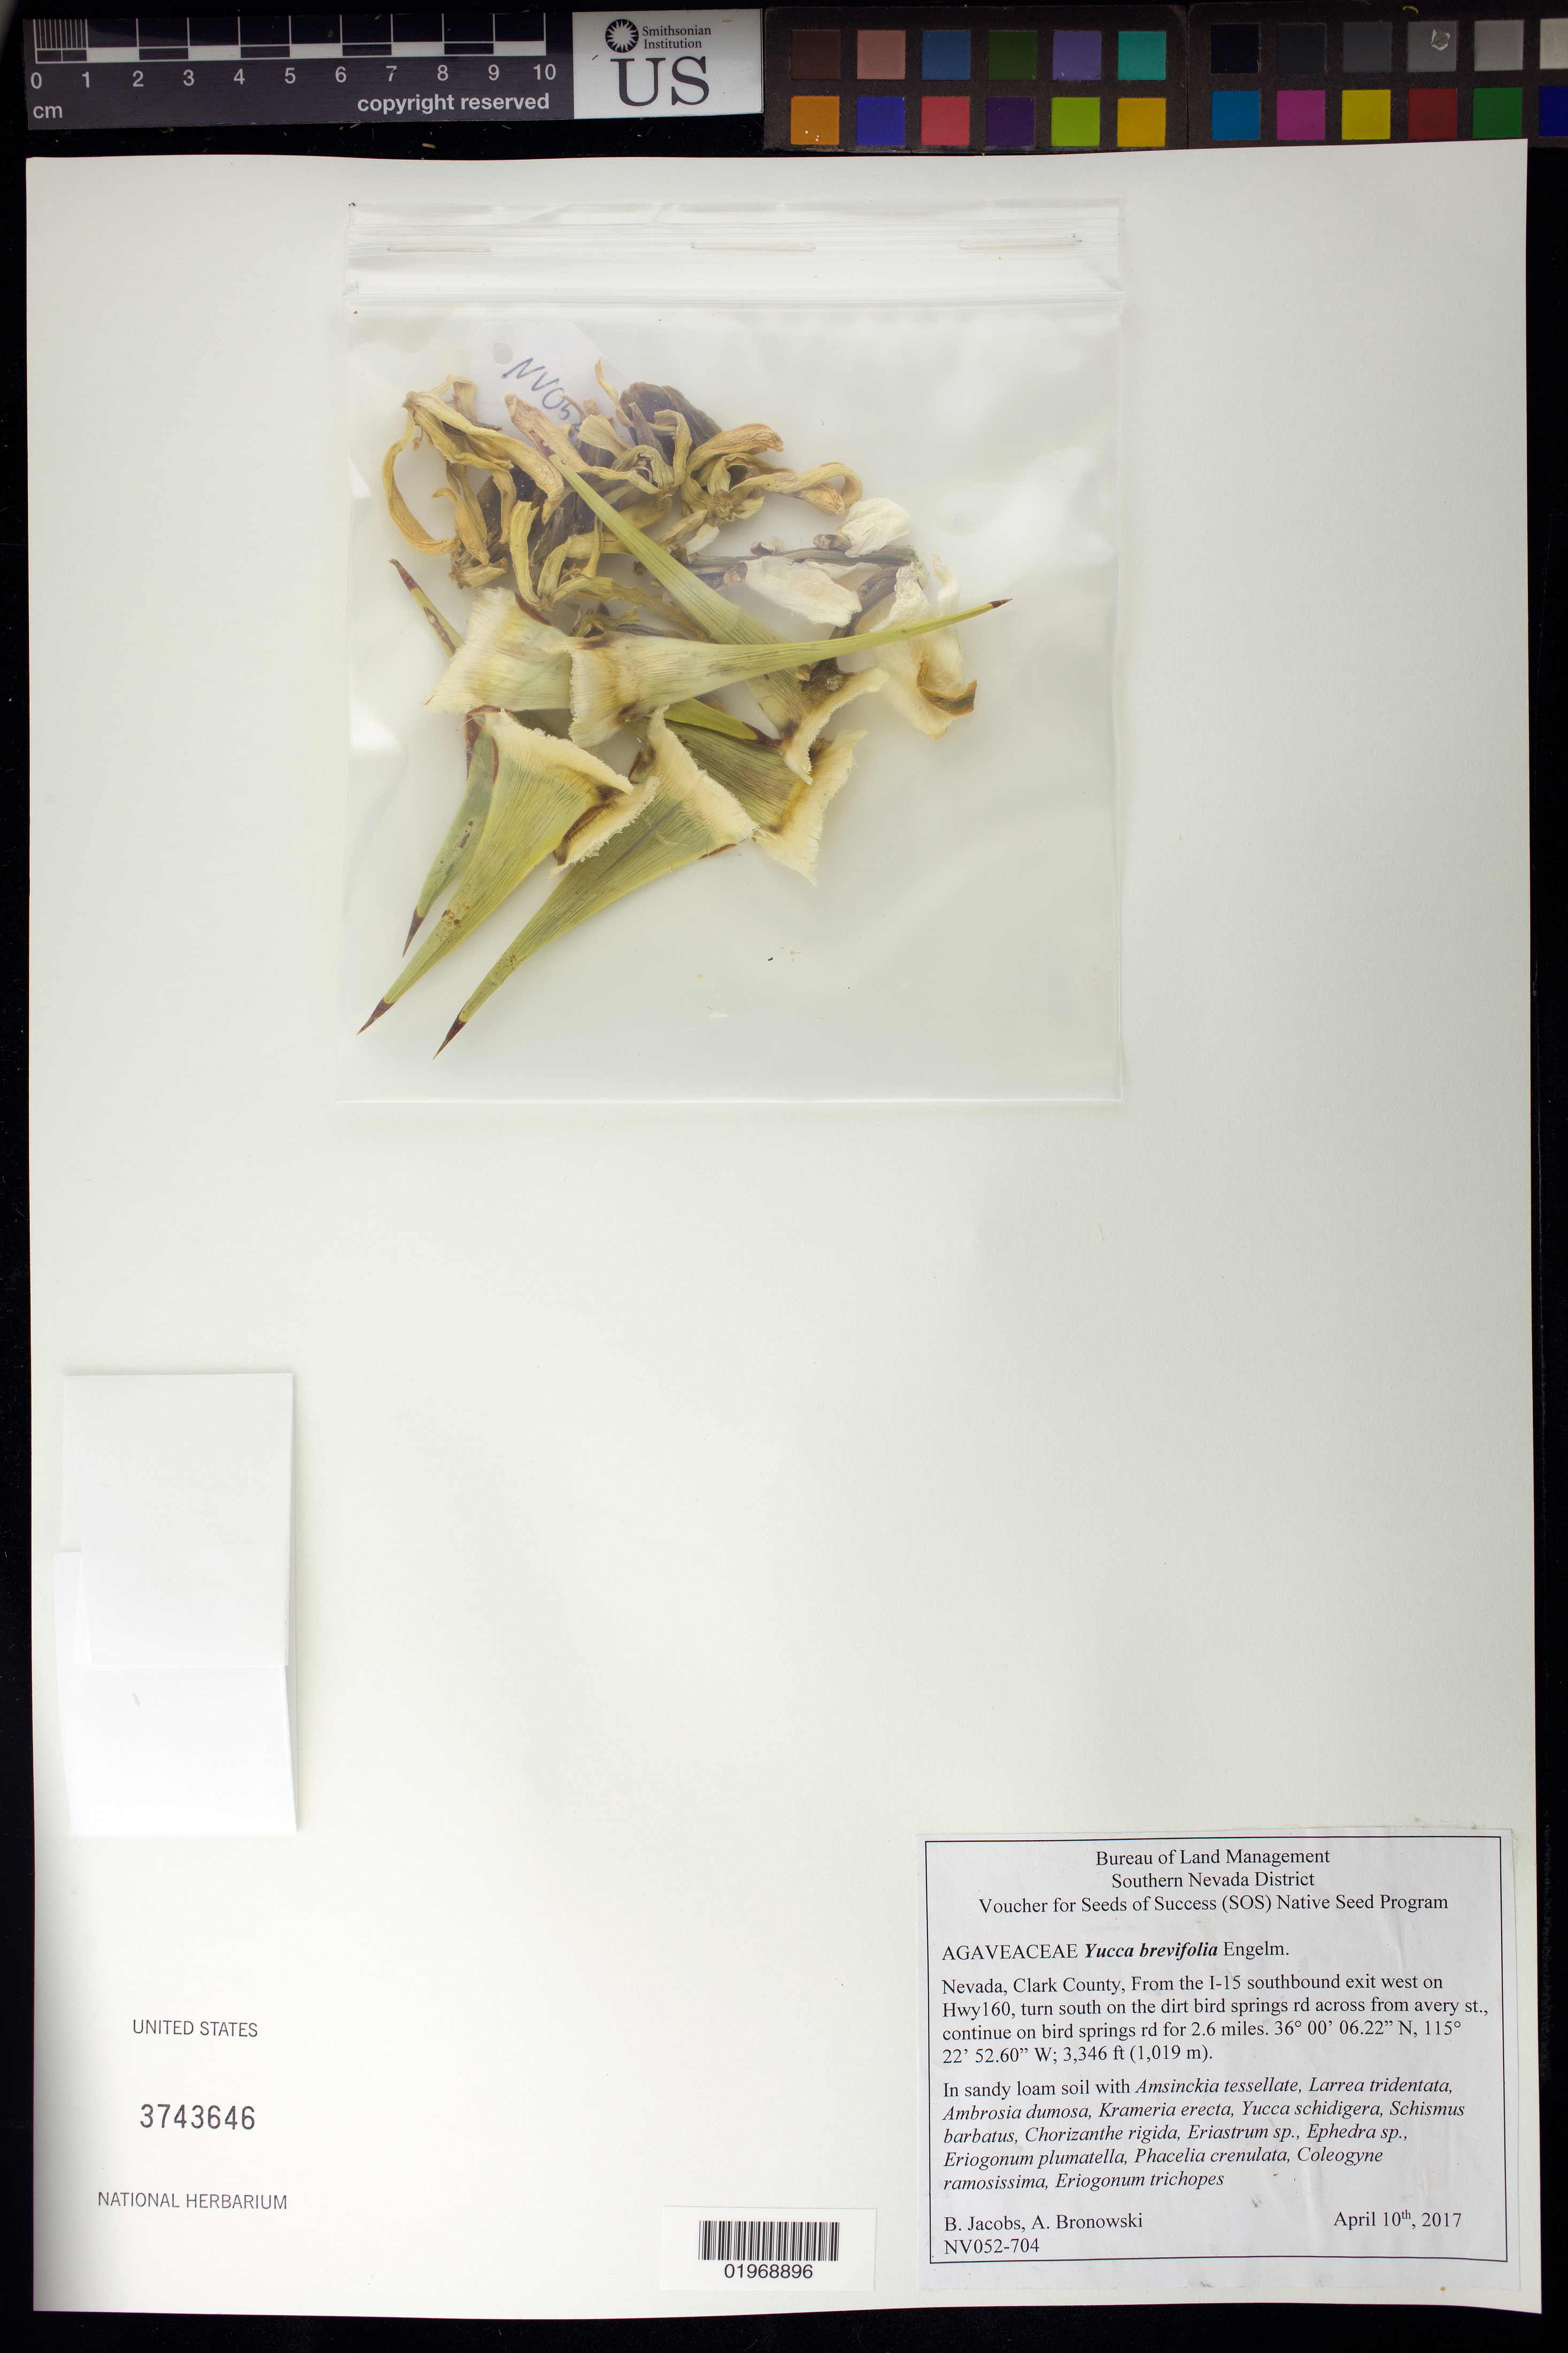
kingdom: Plantae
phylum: Tracheophyta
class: Liliopsida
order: Asparagales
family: Asparagaceae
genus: Yucca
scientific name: Yucca brevifolia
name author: Englem.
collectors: B. Jacobs & A. Bronowski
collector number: NV052-704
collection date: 2017-04-10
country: United States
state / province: Nevada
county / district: Clark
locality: From the I-15 southbound exit west on Hwy 160, turn south on the dirt bird springs rd across from avery st, continue on bird springs rd for 2.6 mi.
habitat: In sandy loam soil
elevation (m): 1020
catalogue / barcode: US 3743646